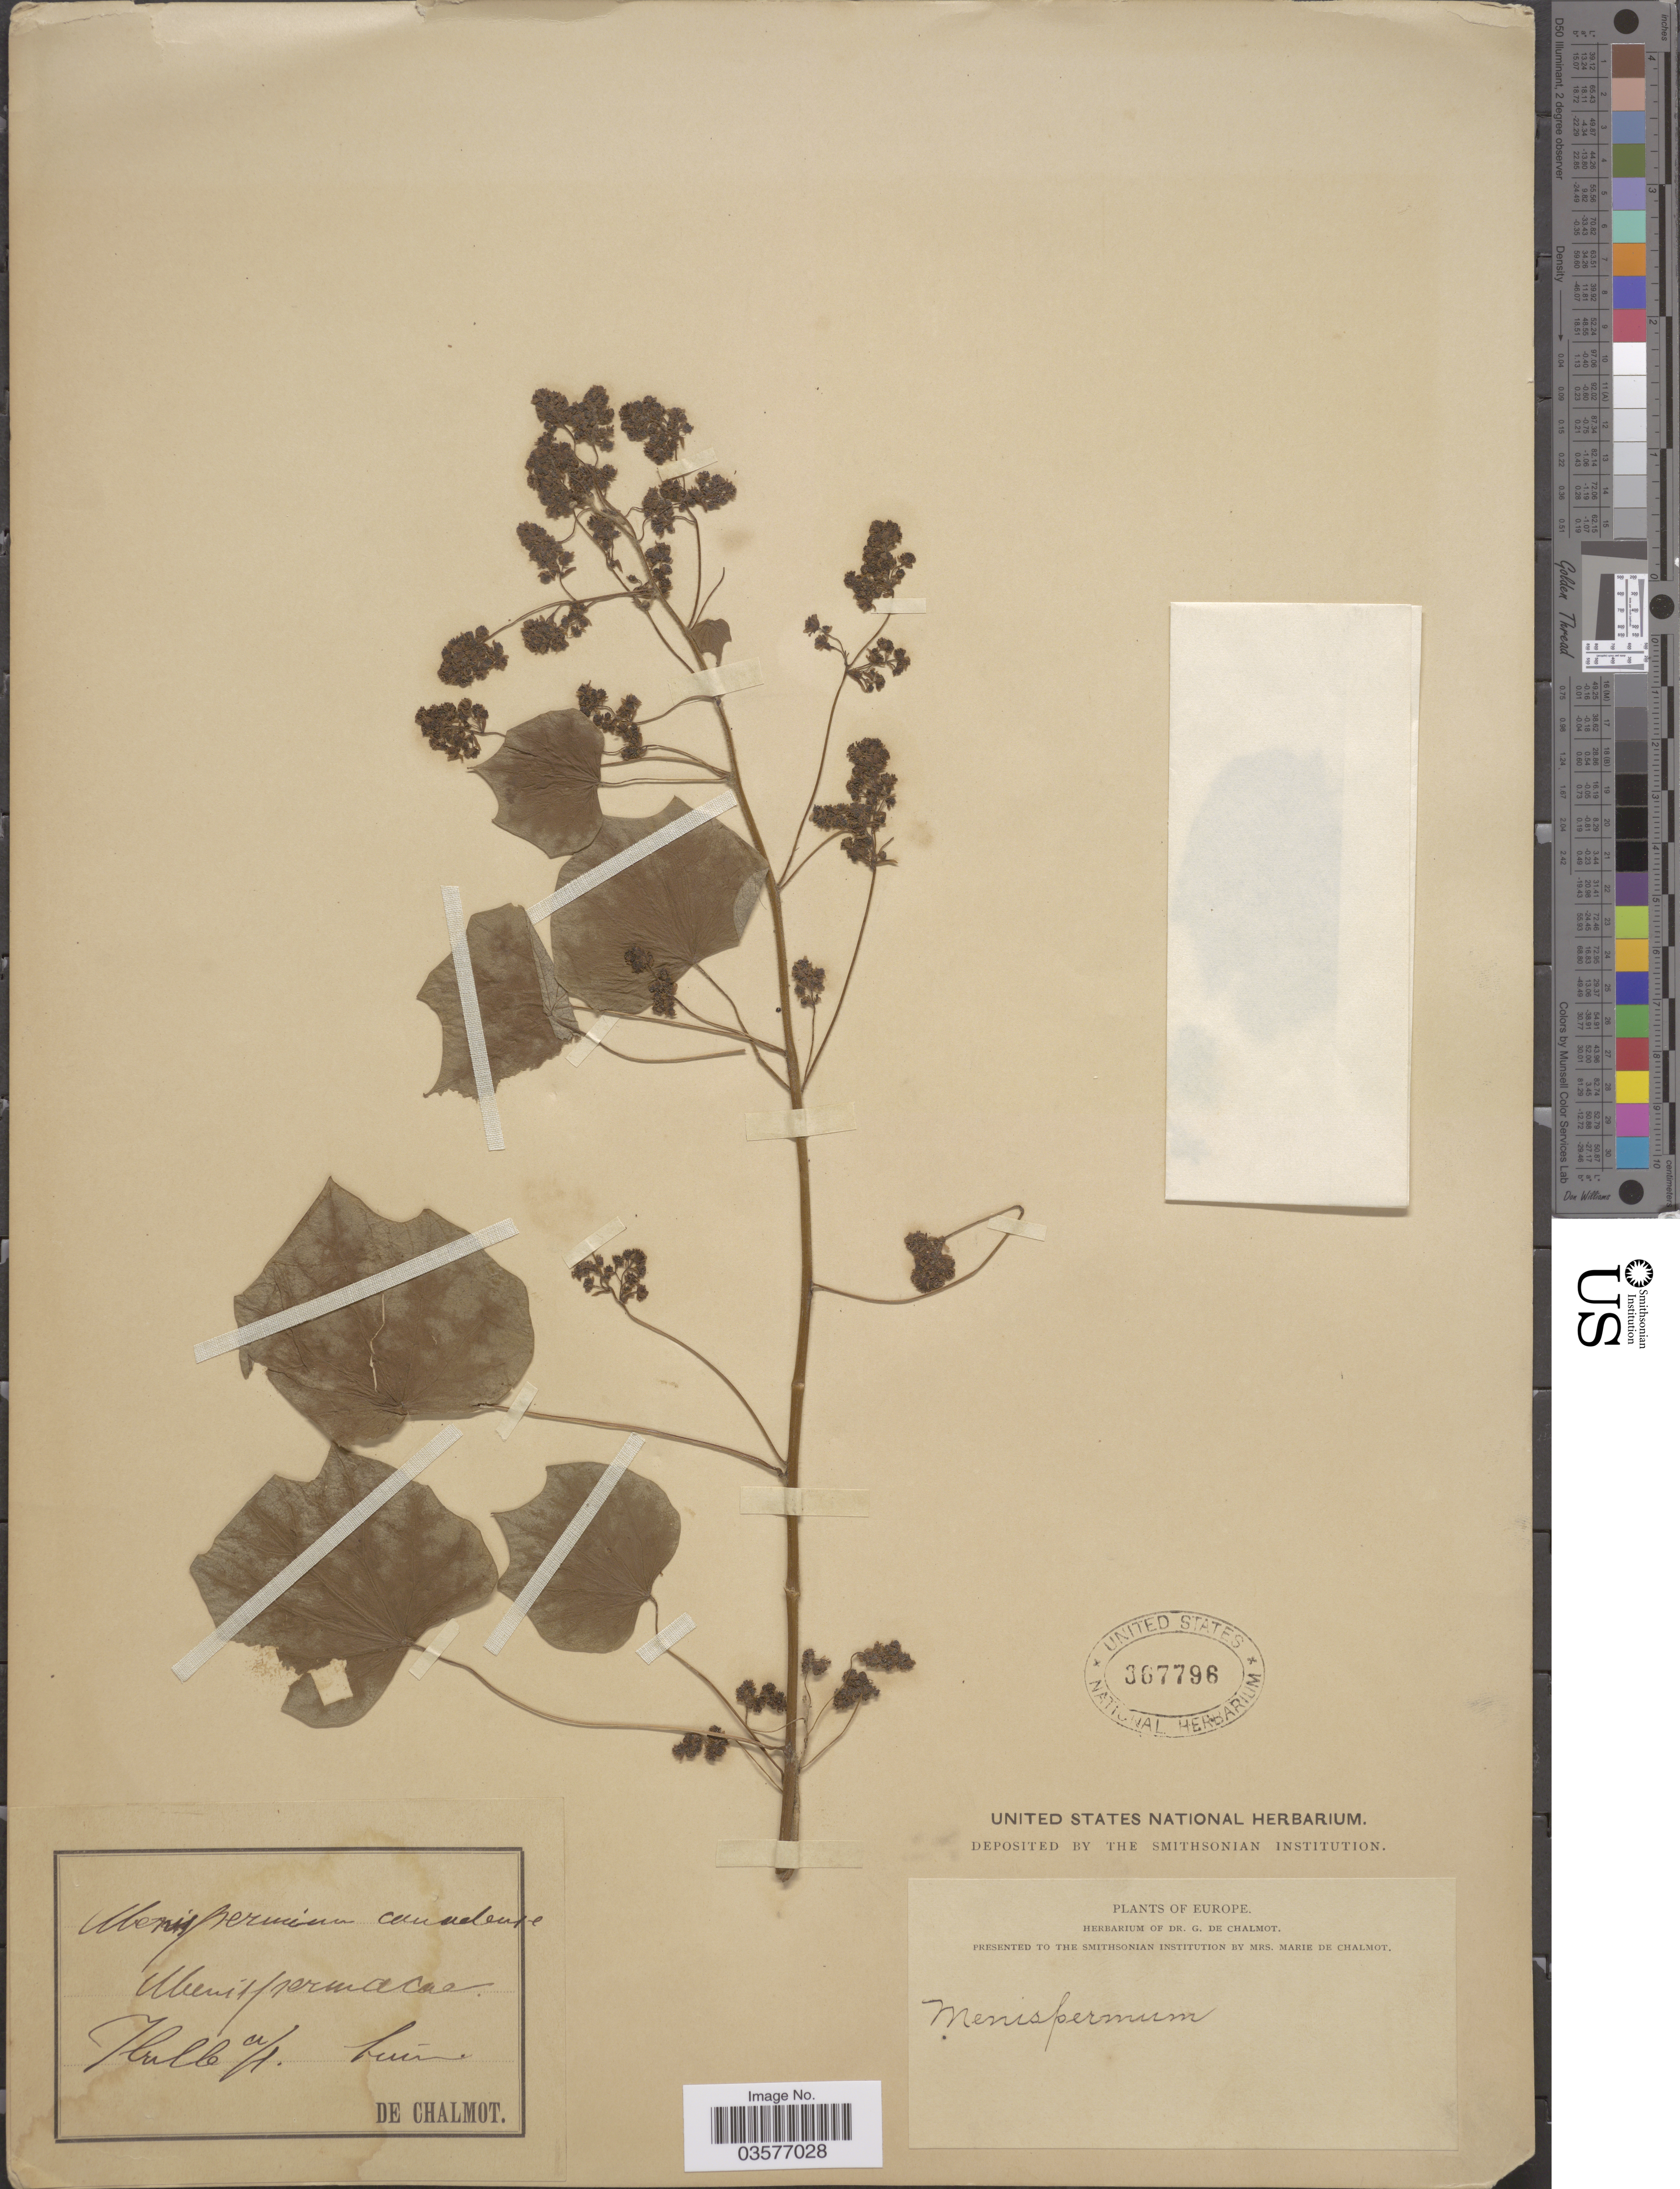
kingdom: Plantae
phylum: Tracheophyta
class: Magnoliopsida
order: Ranunculales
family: Menispermaceae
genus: Menispermum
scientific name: Menispermum sp.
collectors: G. de Chalmot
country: Germany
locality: Europe. Halle a/t buene. [interpreted]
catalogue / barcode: US 367796